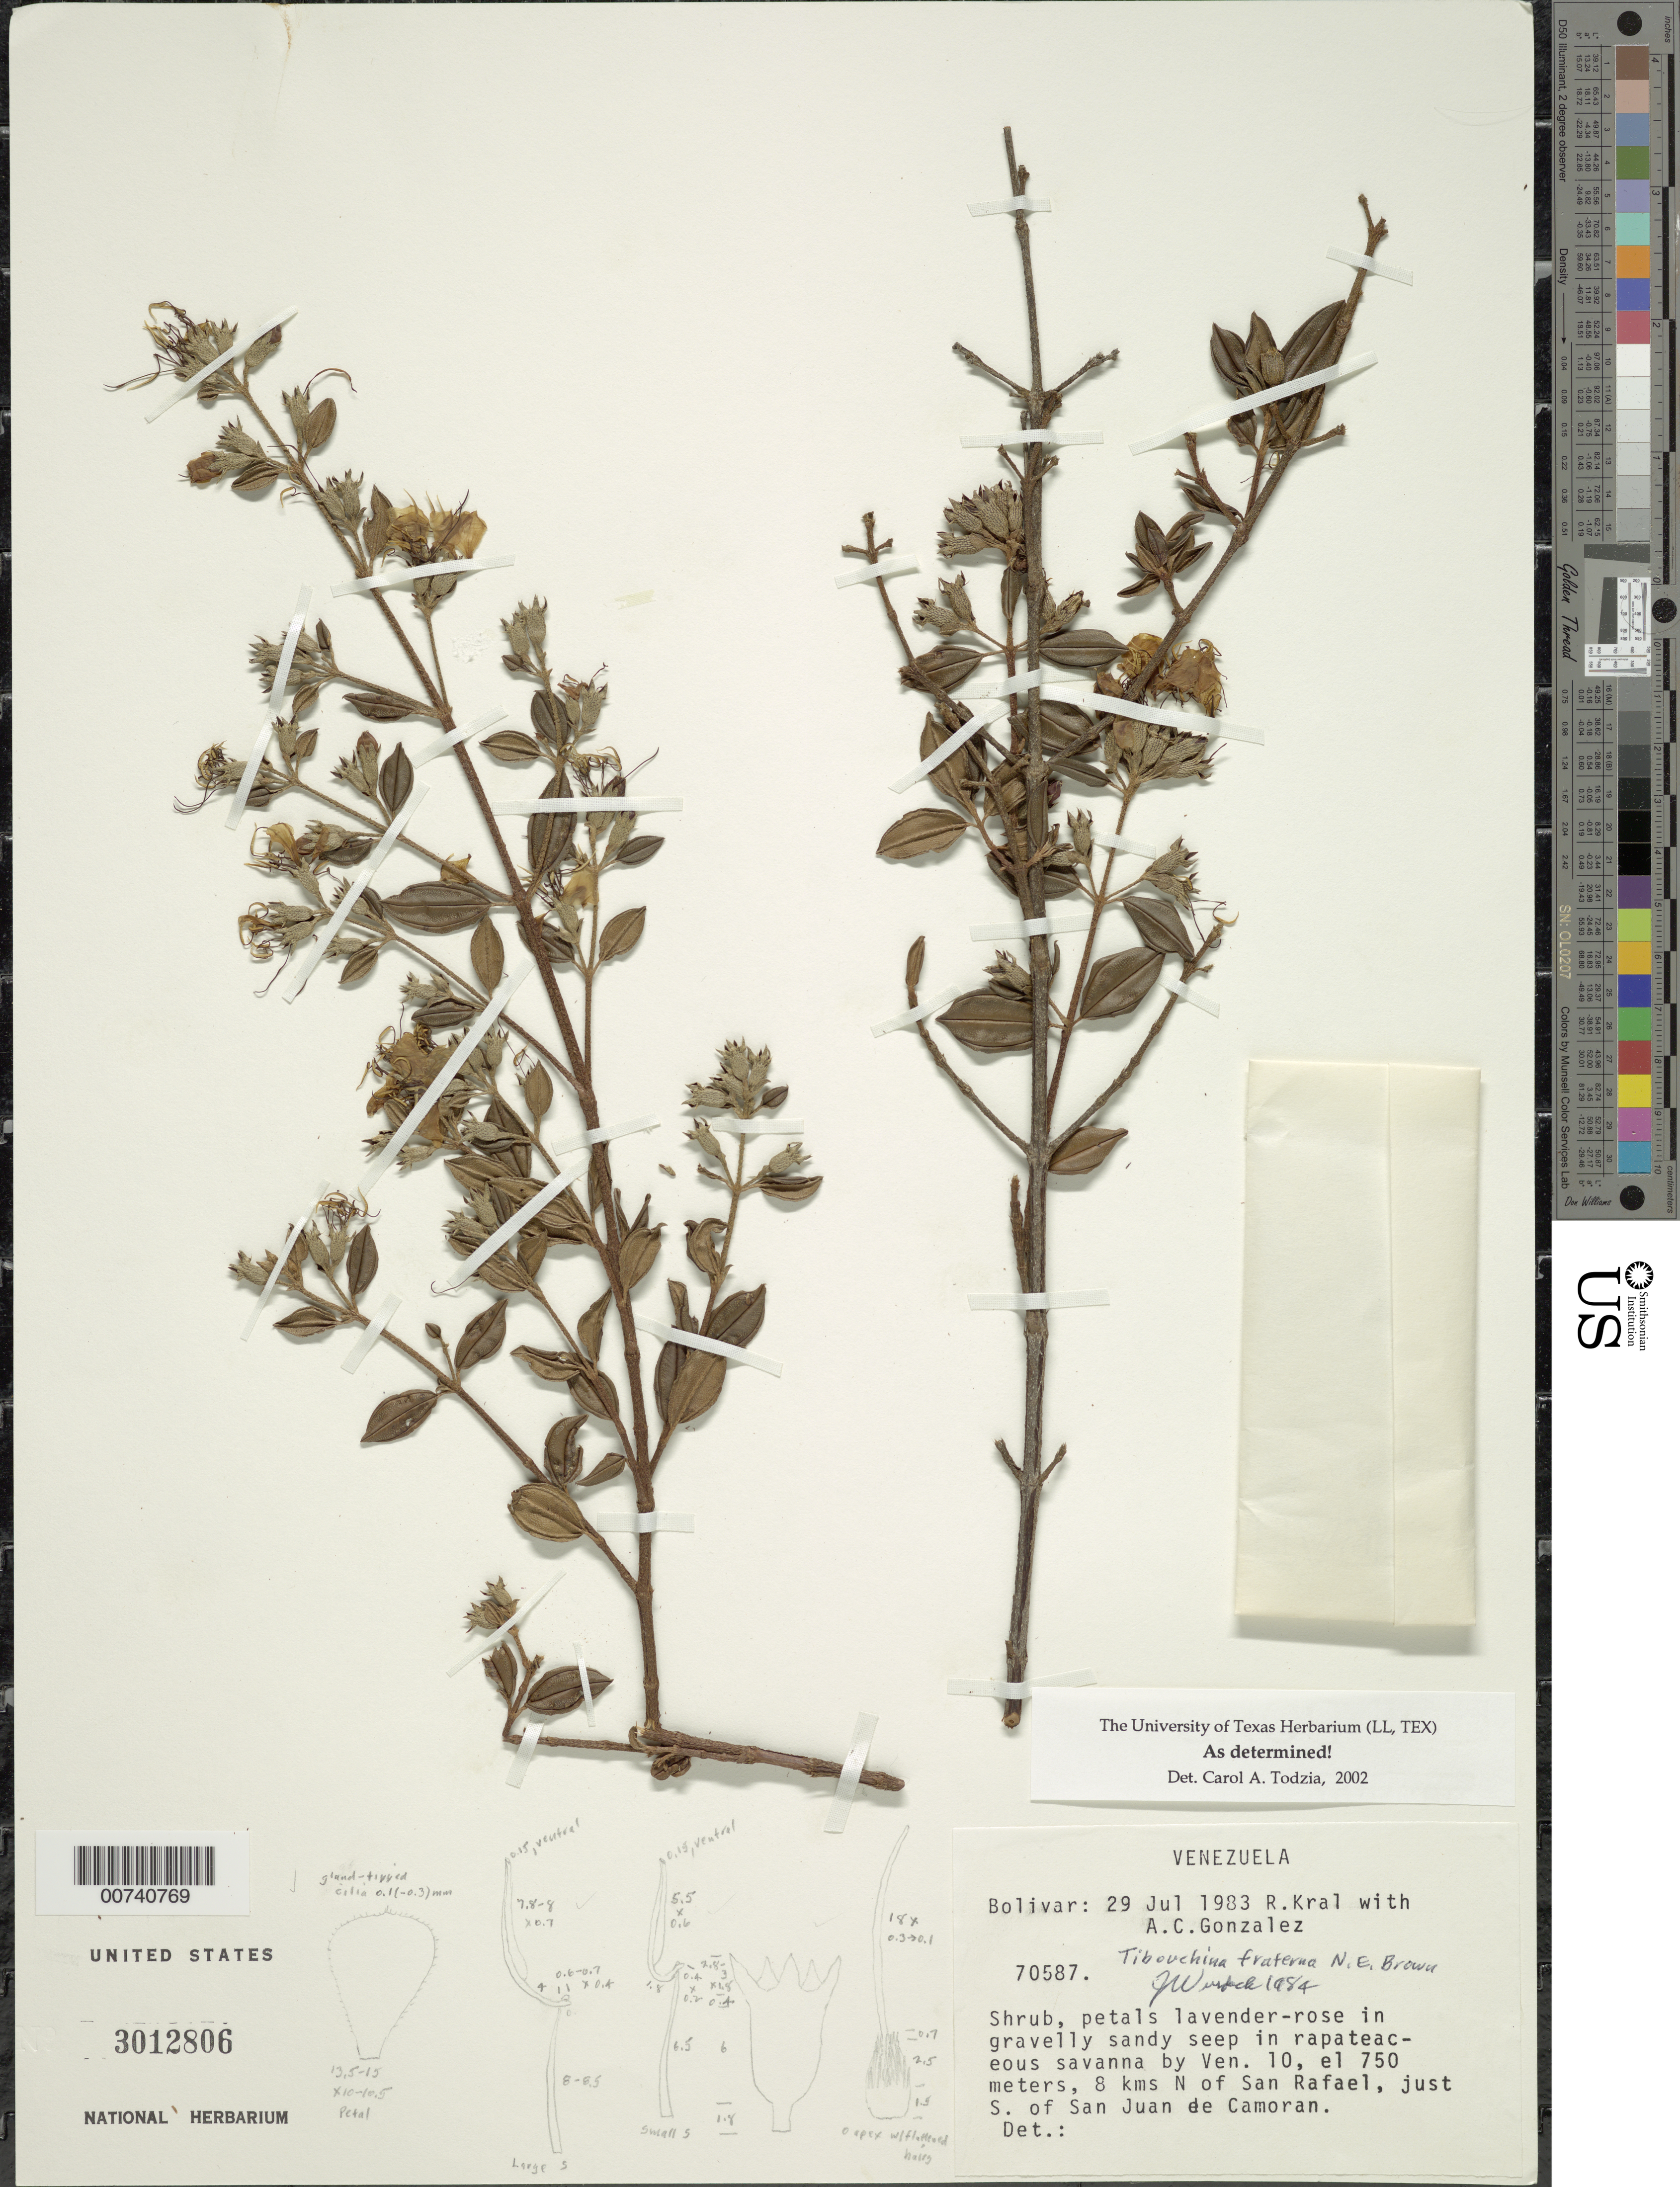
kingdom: Plantae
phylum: Tracheophyta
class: Magnoliopsida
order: Myrtales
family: Melastomataceae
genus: Tibouchina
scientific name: Tibouchina fraterna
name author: N.E. Br.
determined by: Wurdack, John J., (US), US (UNITED STATES)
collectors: R. Kral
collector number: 70587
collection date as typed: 29-Jul-83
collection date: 1983-07-29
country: Venezuela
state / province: Bolívar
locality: San Rafael, 8 km N of, by Ven. 10; just S of San Juan de Camoran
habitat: Gravelly sandy seep in rapateaceous savanna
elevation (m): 750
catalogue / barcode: US 3012806